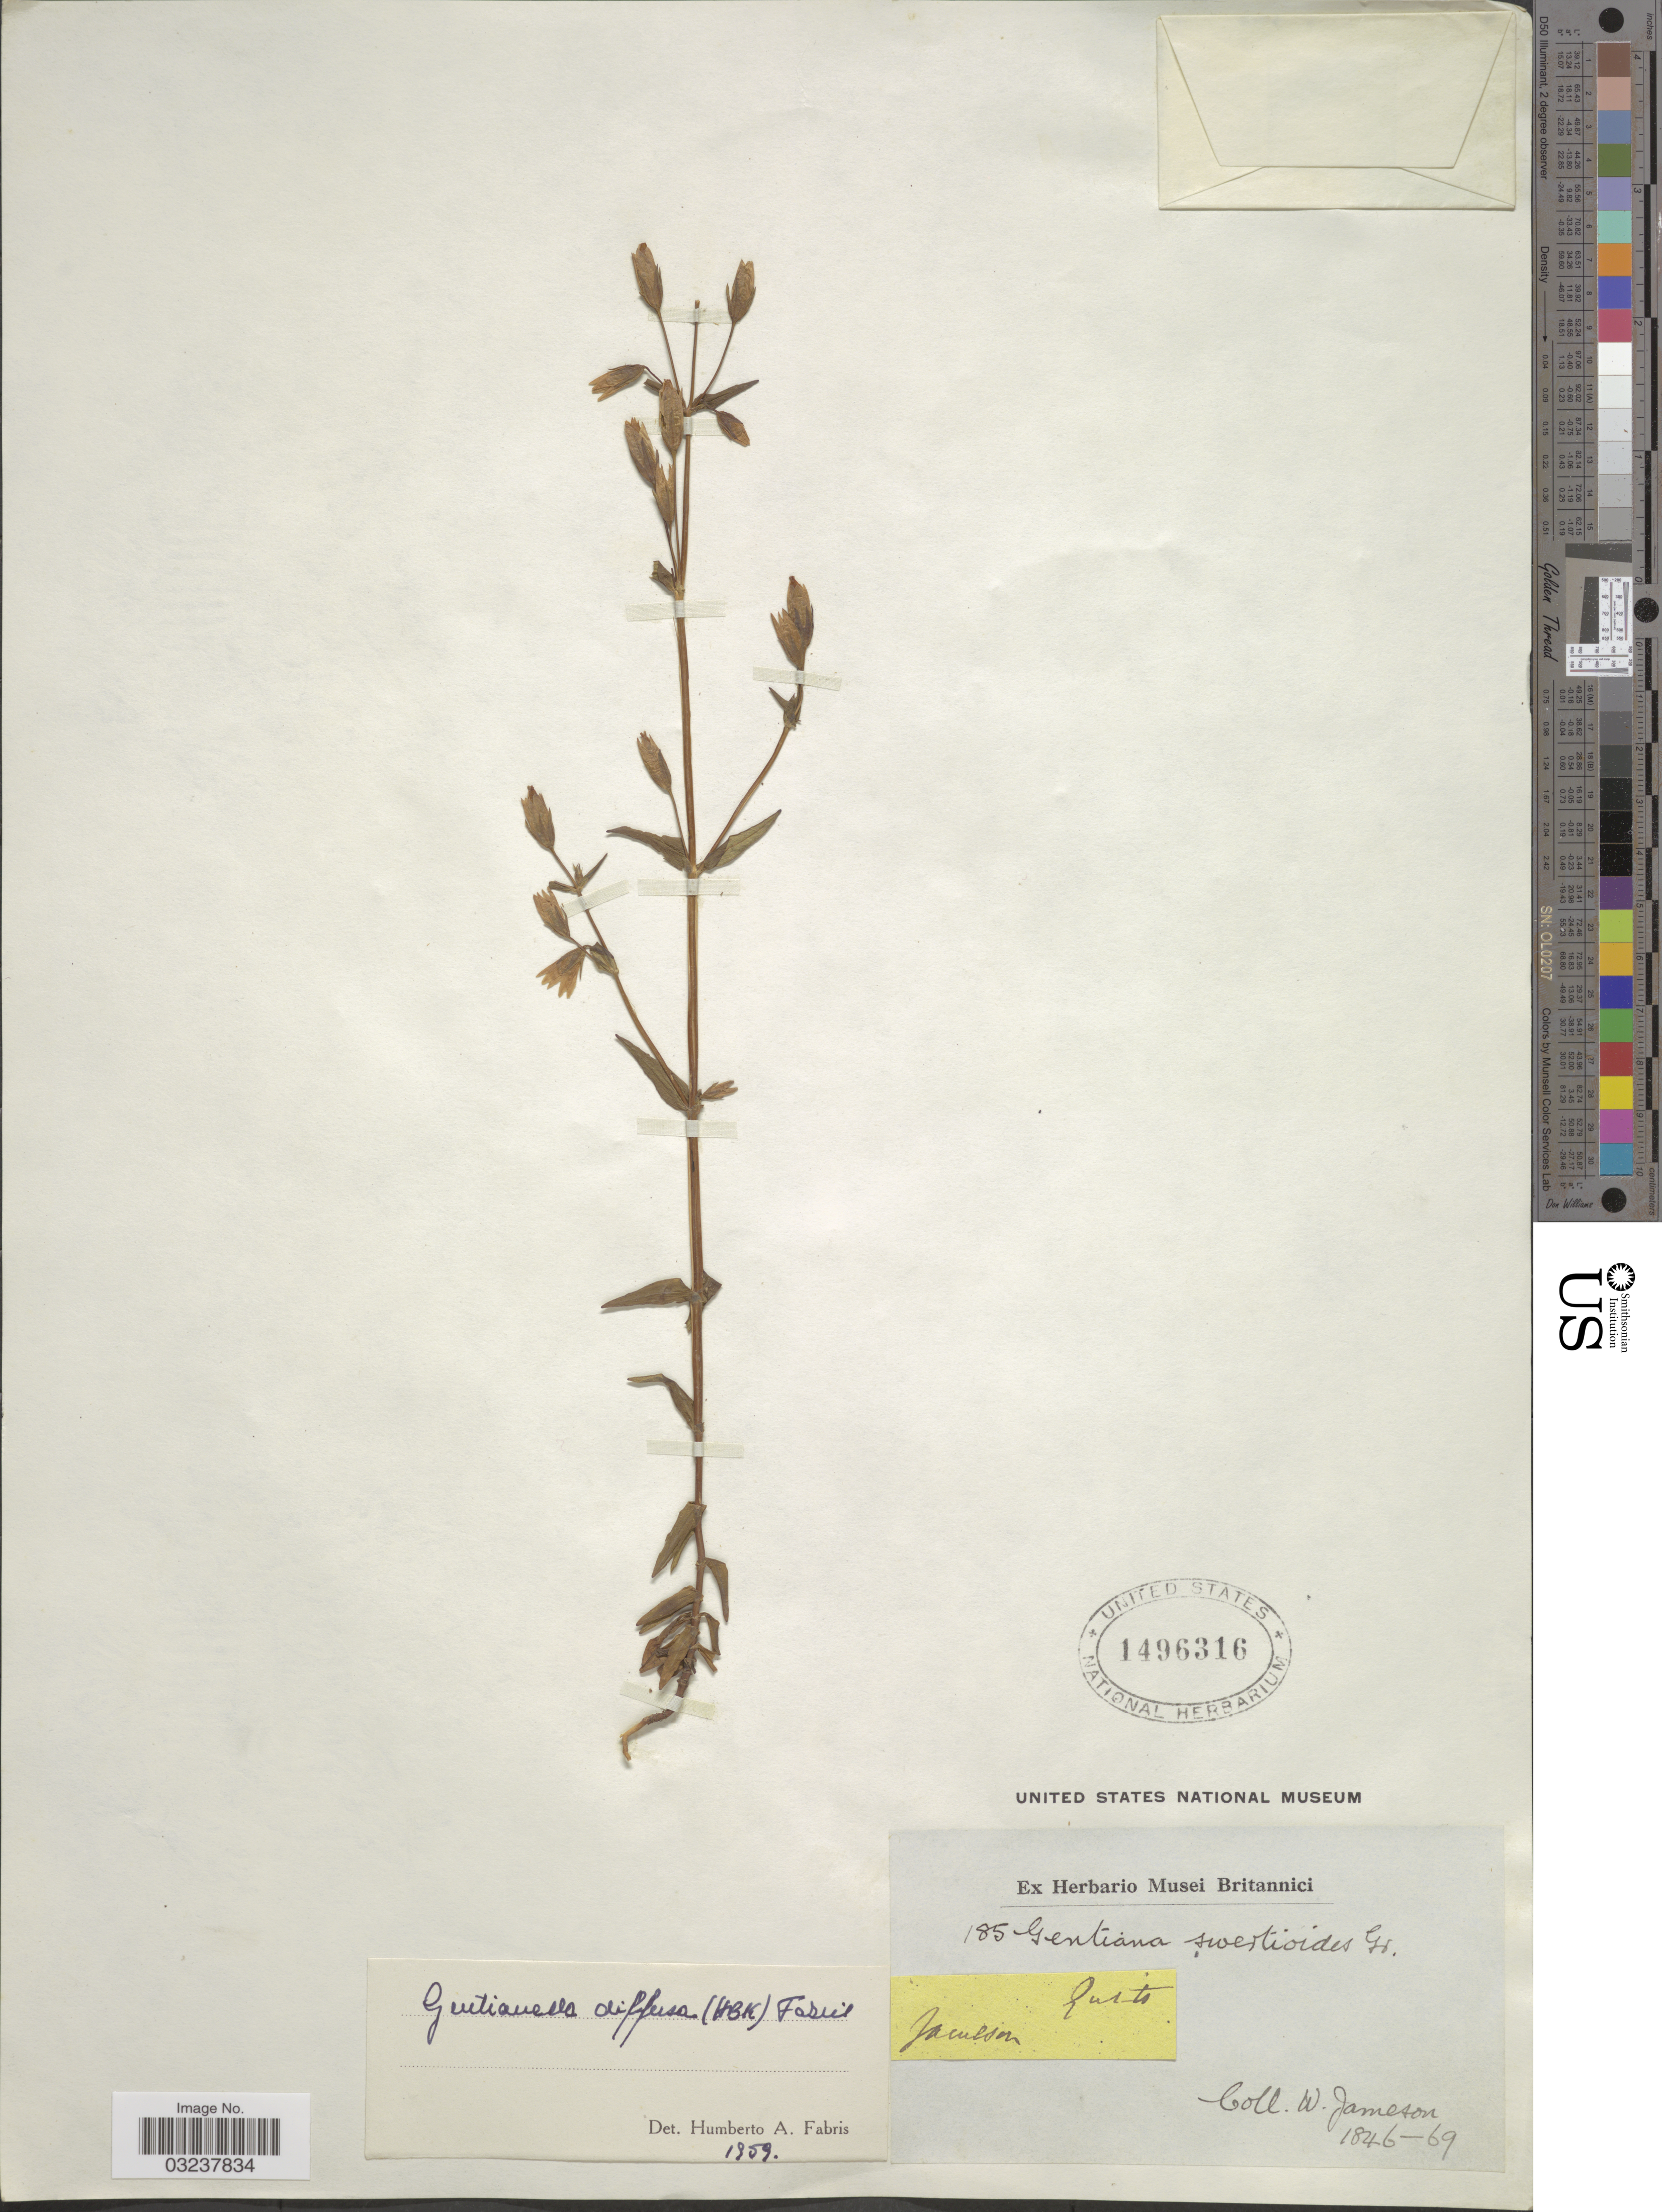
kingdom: Plantae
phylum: Tracheophyta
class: Magnoliopsida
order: Gentianales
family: Gentianaceae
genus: Gentianella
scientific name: Gentianella rapunculoides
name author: (Willd. ex Schult.) J.S. Pringle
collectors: W. Jameson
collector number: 185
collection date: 1846/1869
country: Ecuador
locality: Quito.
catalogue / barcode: US 1496316